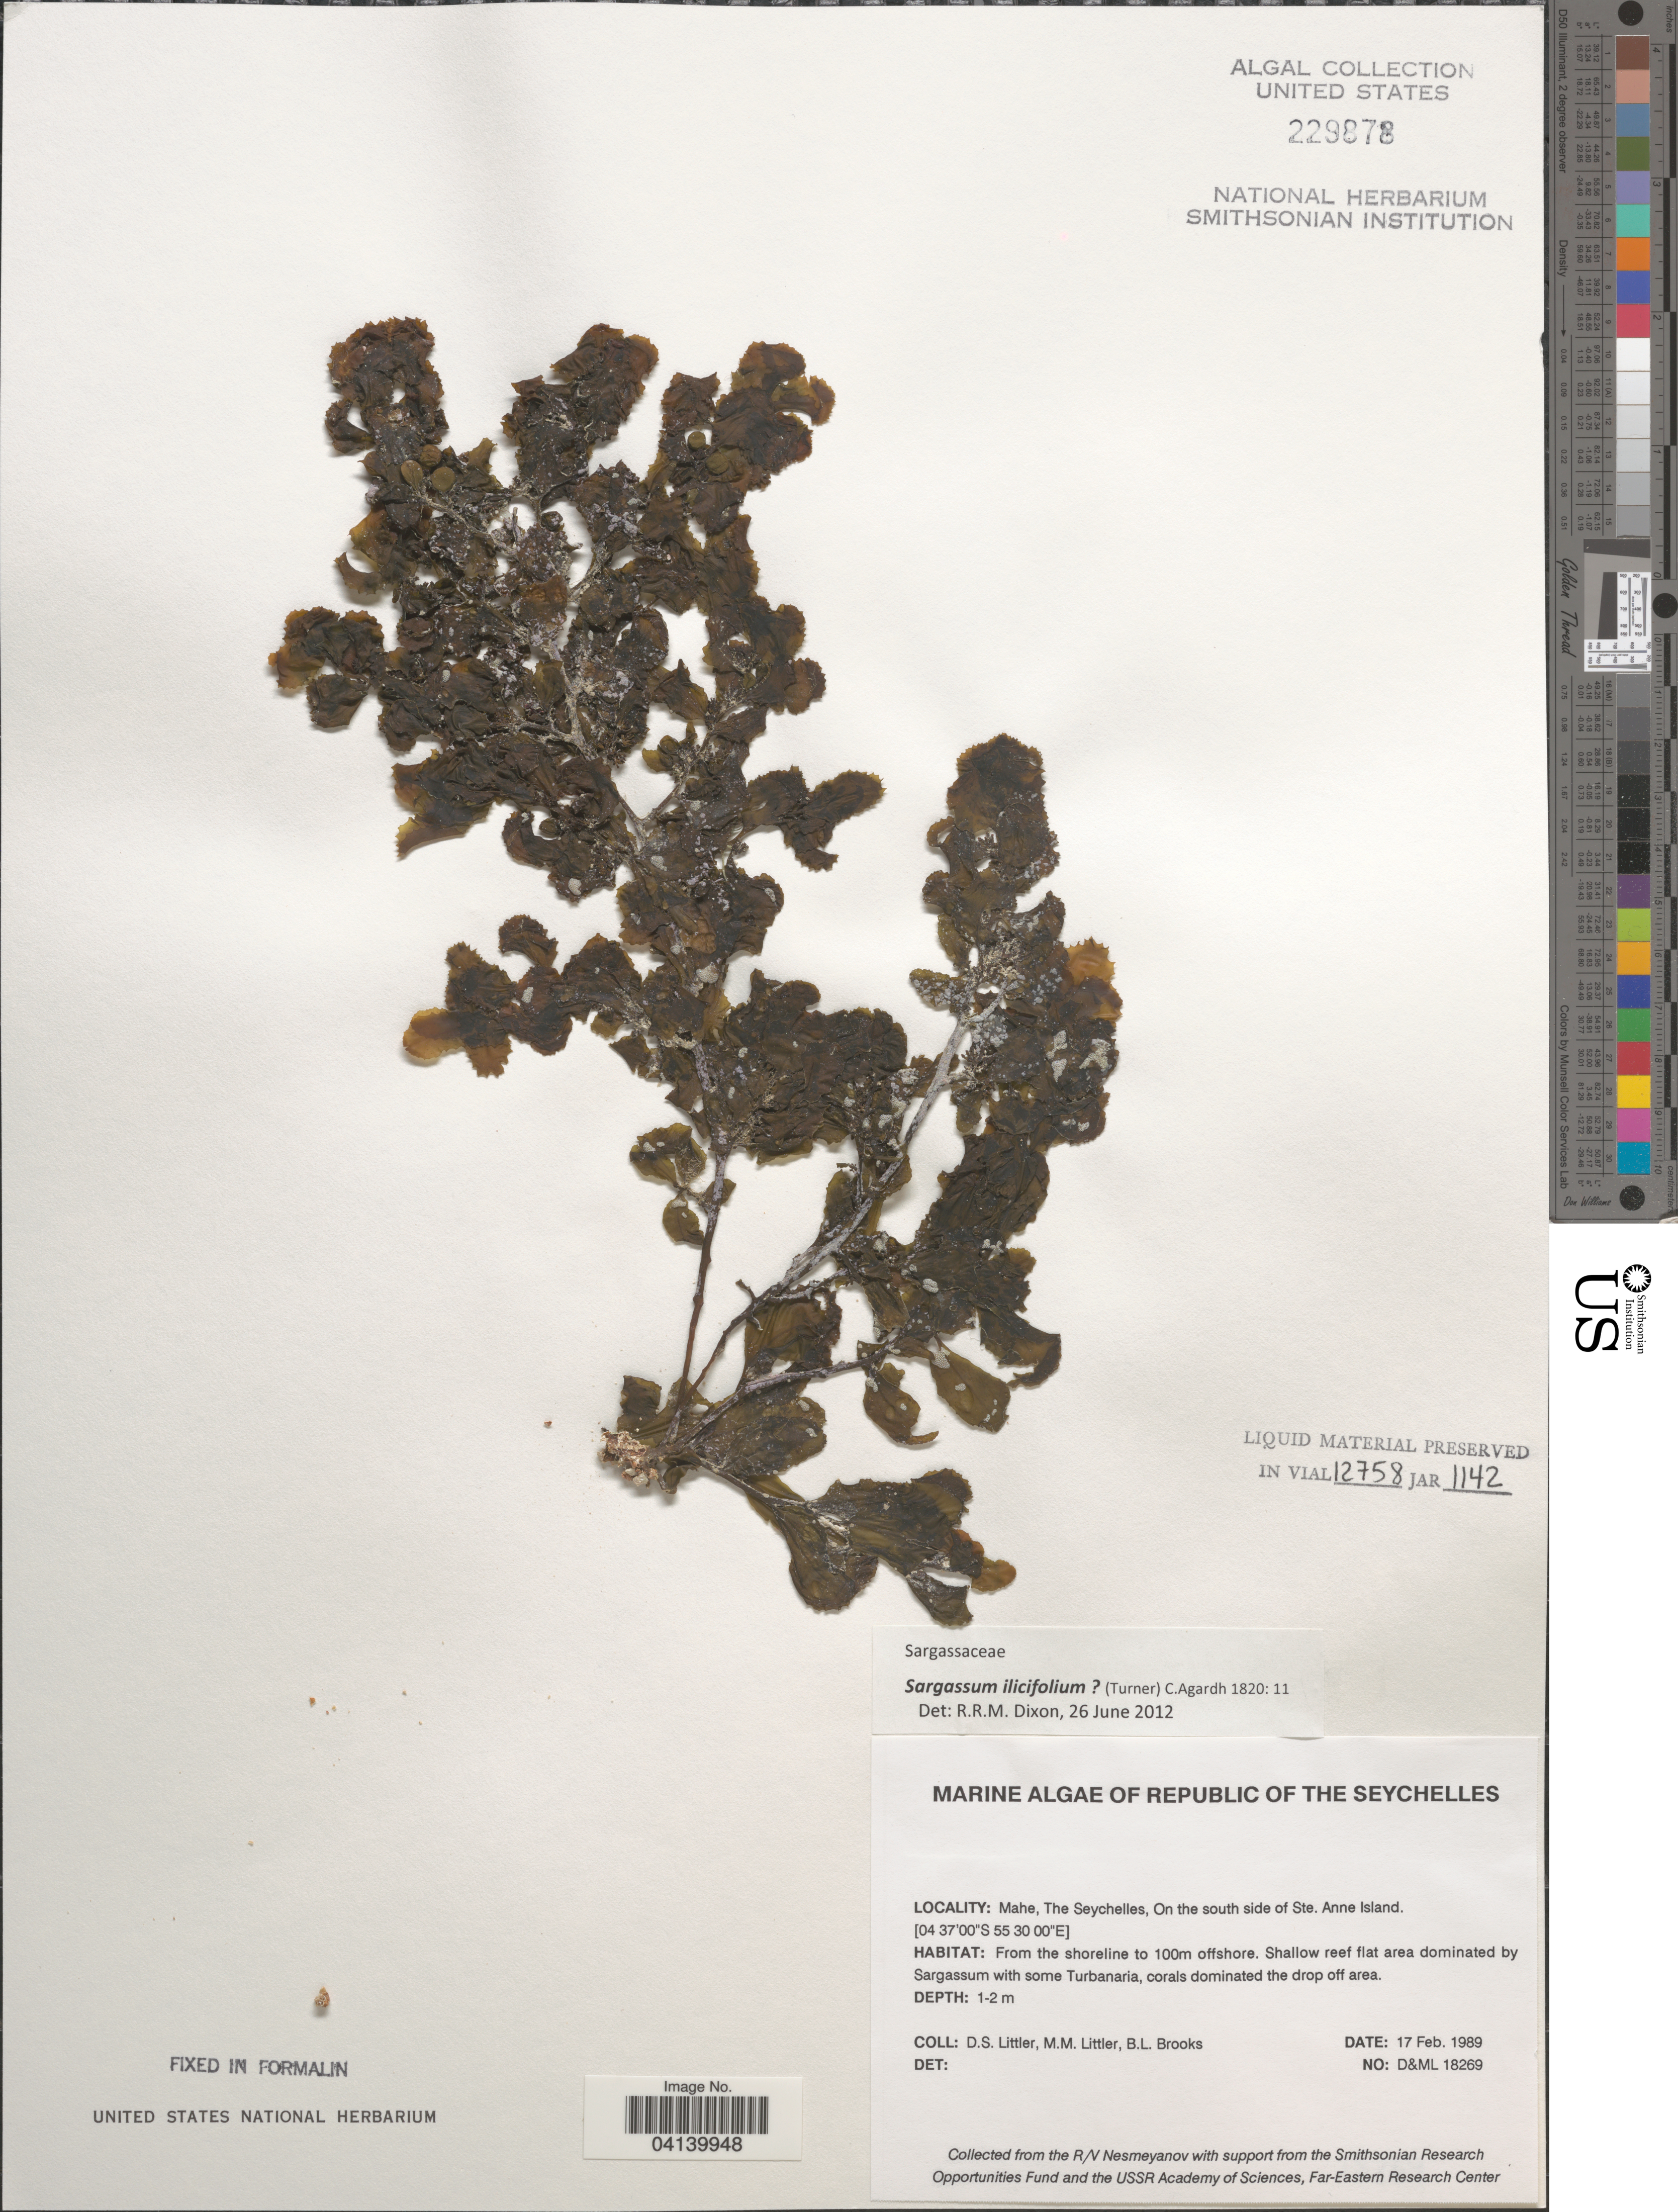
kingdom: Chromista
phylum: Ochrophyta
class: Phaeophyceae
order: Fucales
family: Sargassaceae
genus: Sargassum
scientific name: Sargassum ilicifolium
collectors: D. S. Littler & B. Brooks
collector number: D&ML18269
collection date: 1989-02-17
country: Seychelles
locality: Republic of The Seychelles. Mahe, On the south side of Ste. Anne Island. From the shoreline to 100m offshore.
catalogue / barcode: US 229878